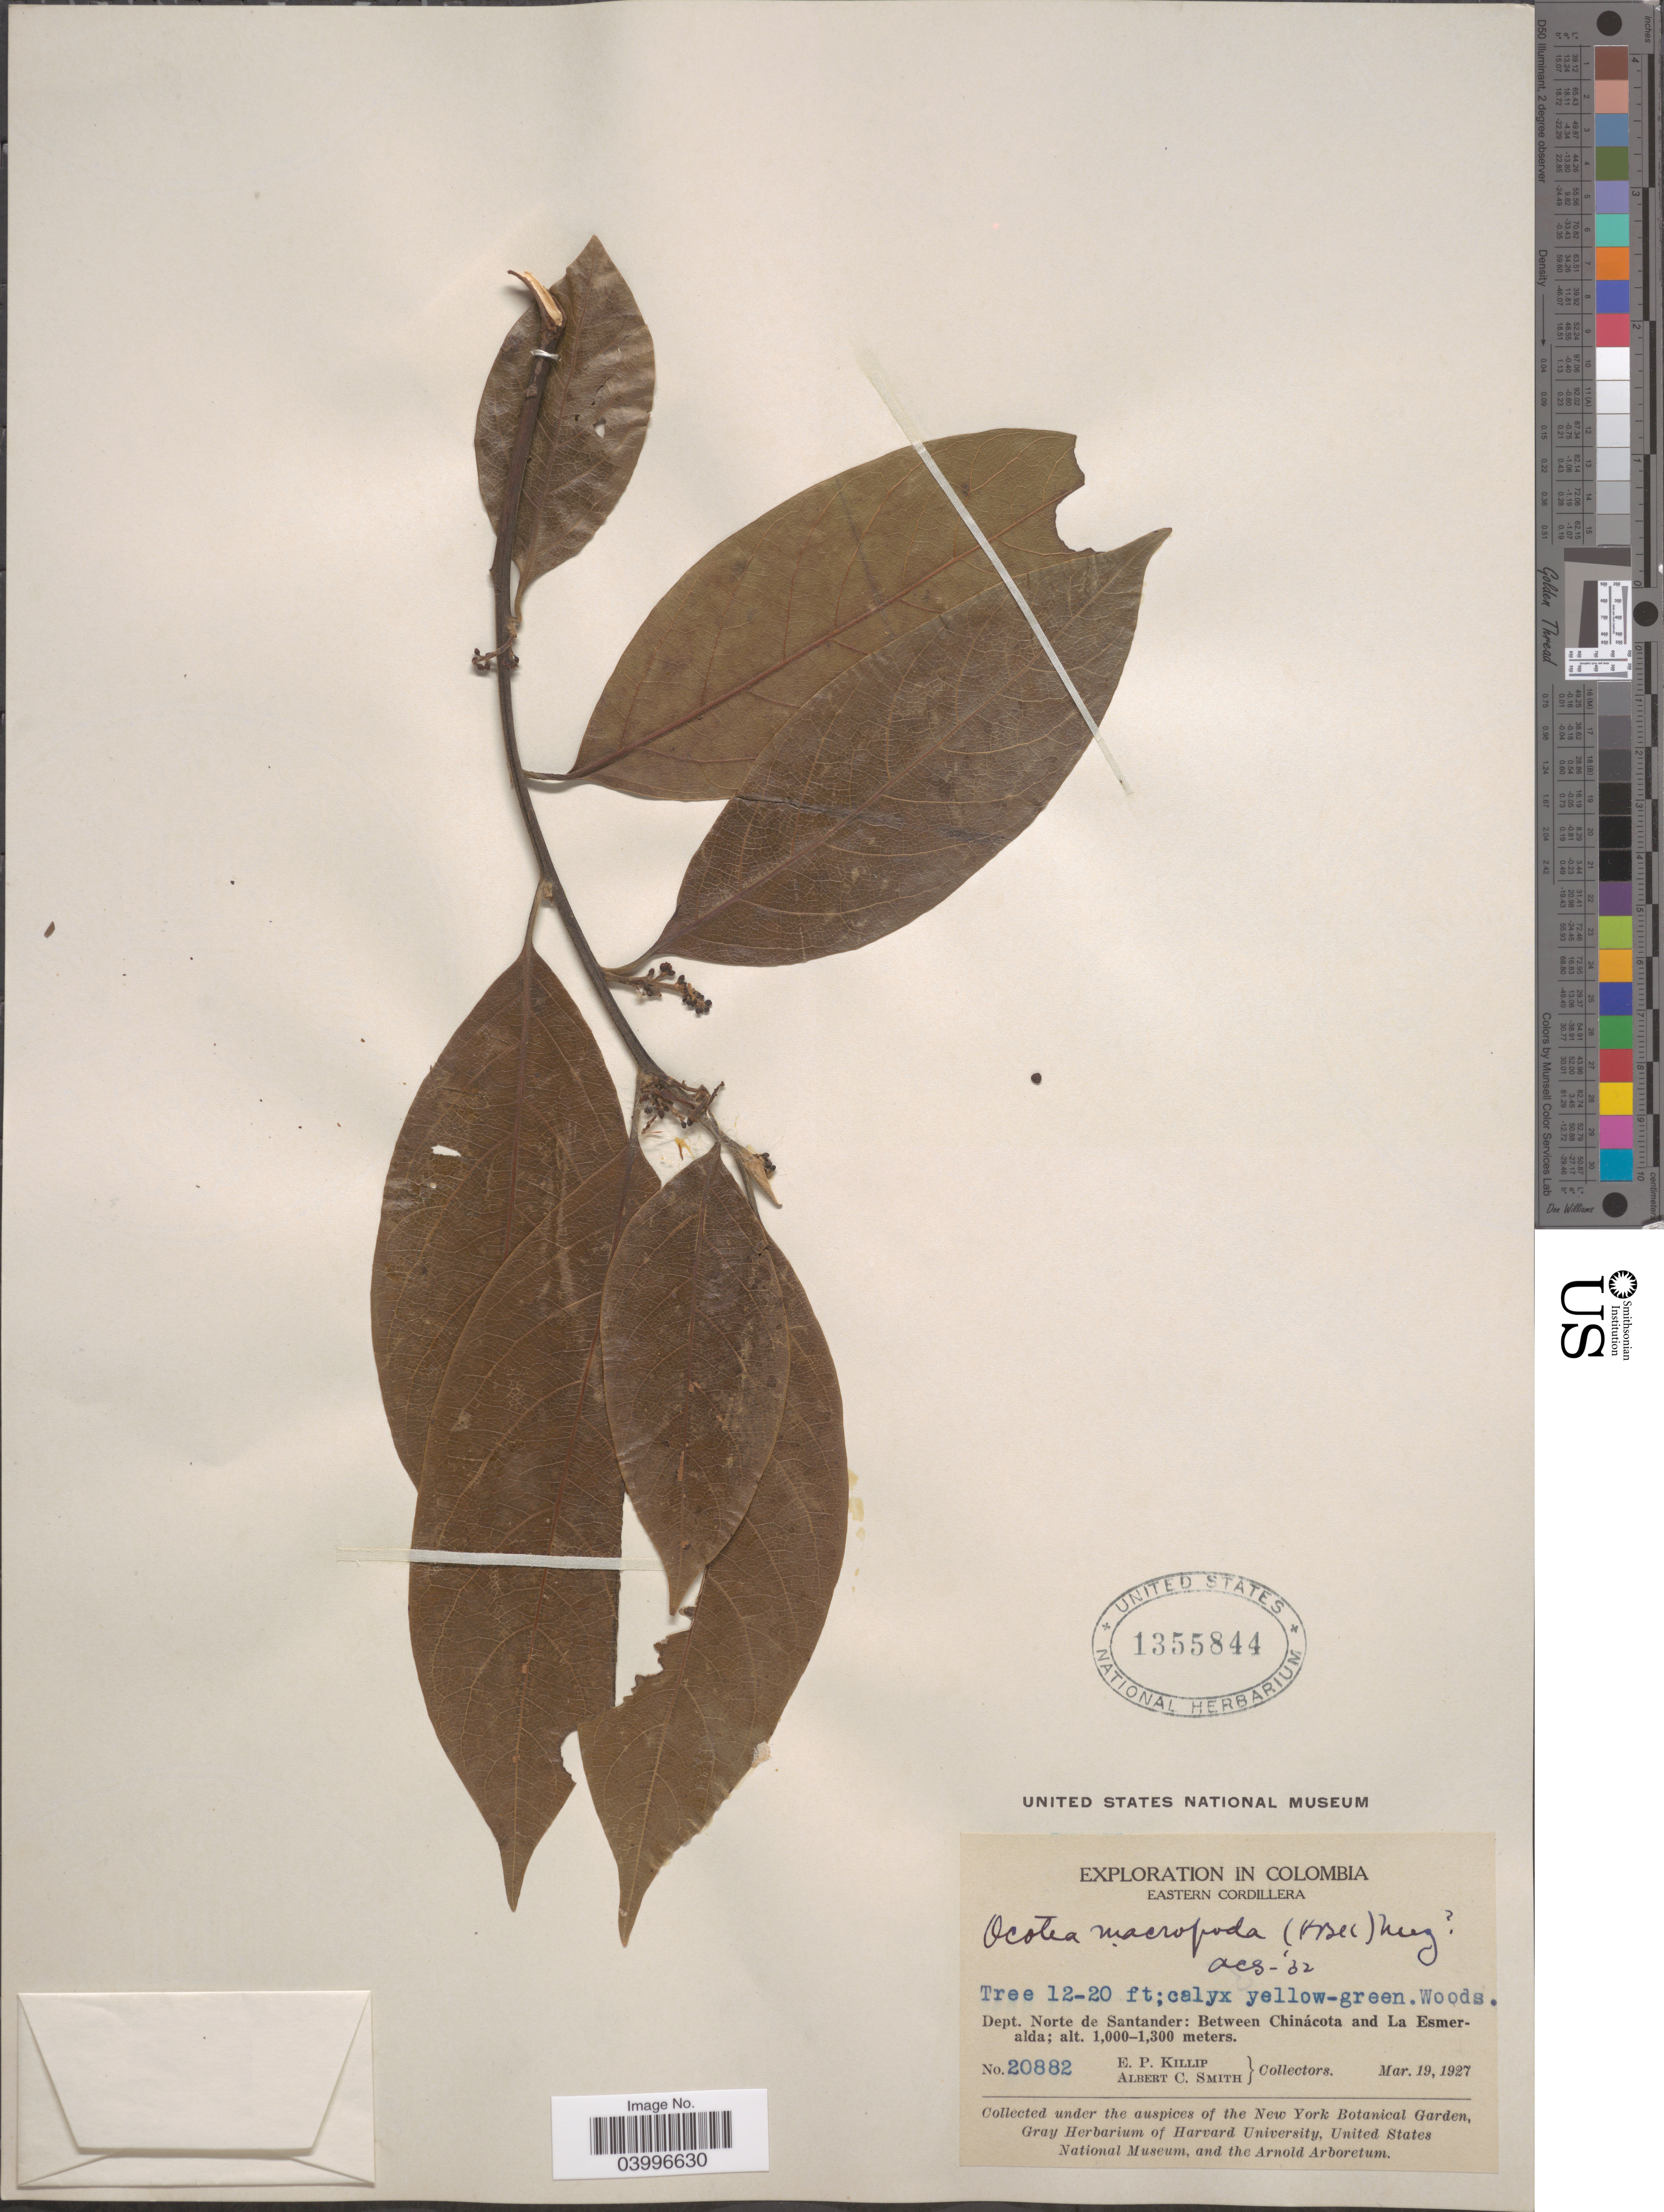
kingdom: Plantae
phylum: Tracheophyta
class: Magnoliopsida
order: Laurales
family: Lauraceae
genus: Ocotea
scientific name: Ocotea macropoda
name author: (Kunth) Mez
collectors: E. P. Killip & A. C. Smith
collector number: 20882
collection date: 1927-03-19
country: Colombia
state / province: Norte de Santander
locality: Eastern Cordillera. Dept. Norte de Santander: Between Chinácota and La Esmeralda.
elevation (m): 1000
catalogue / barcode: US 1355844